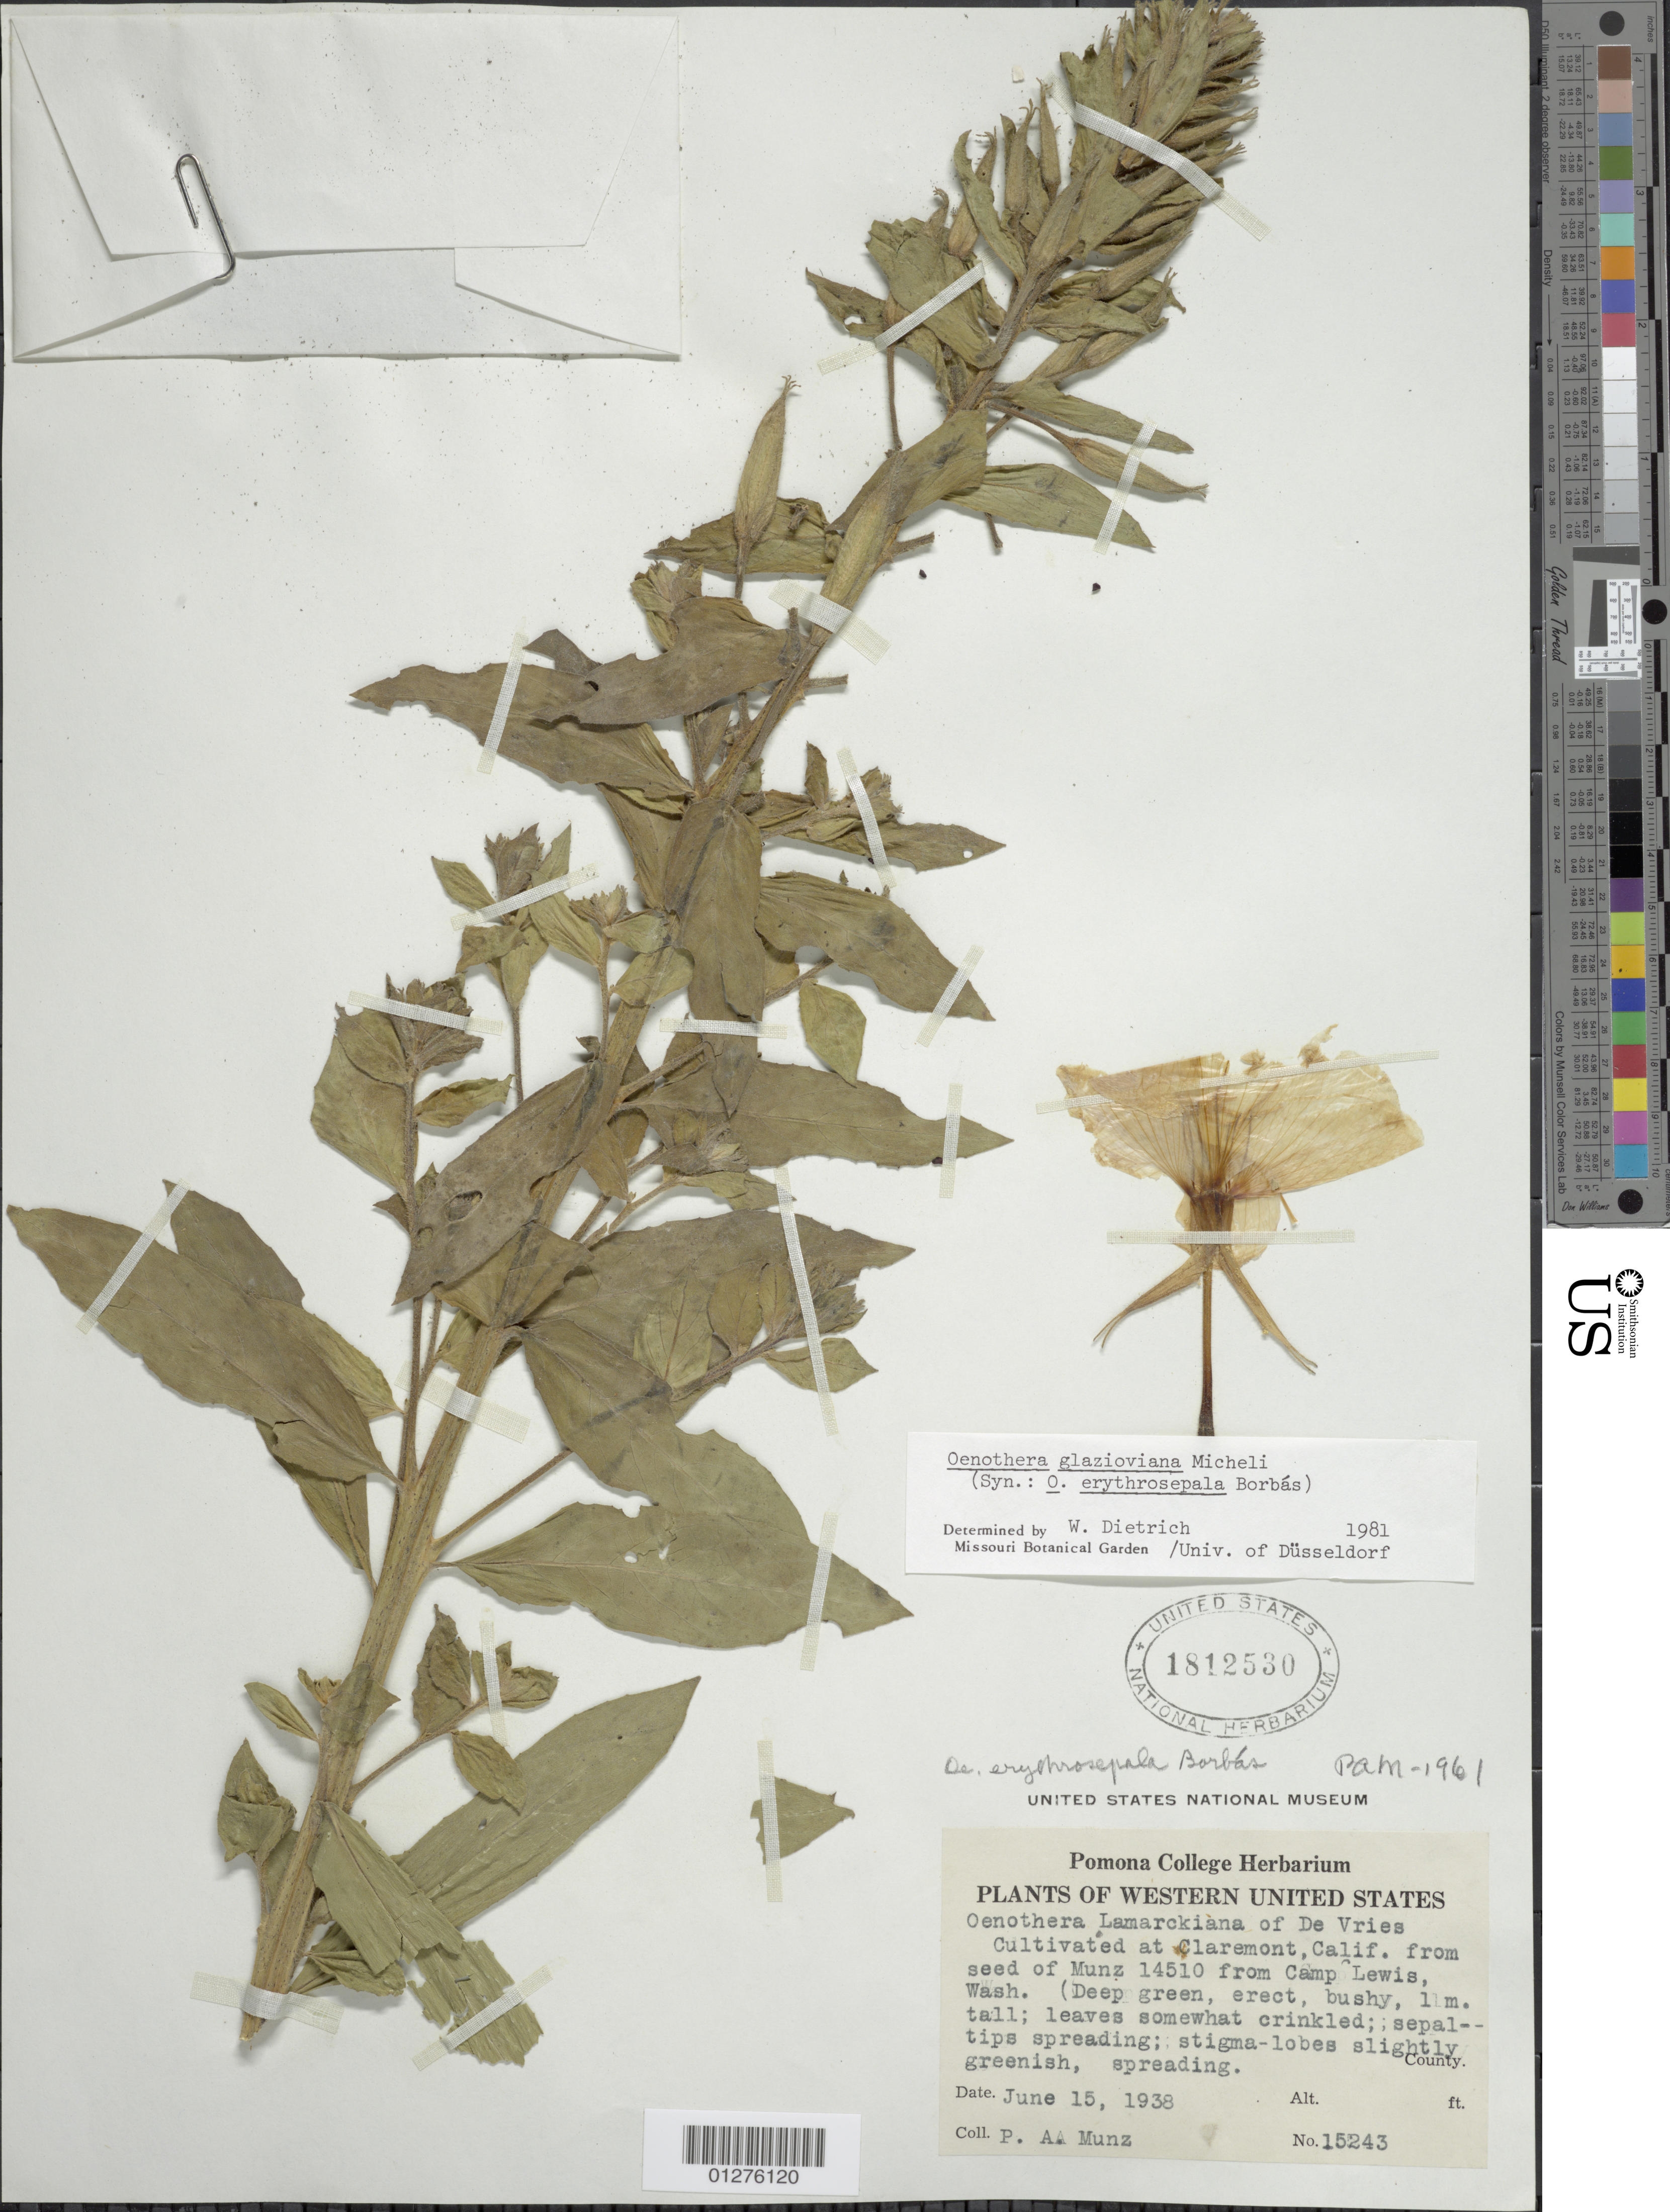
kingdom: Plantae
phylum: Tracheophyta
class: Magnoliopsida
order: Myrtales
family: Onagraceae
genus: Oenothera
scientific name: Oenothera glazioviana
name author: Micheli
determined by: Dietrich, W.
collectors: P. A. Munz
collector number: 15243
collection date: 1938-06-15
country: United States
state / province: California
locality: Claremont.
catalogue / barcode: US 1812530